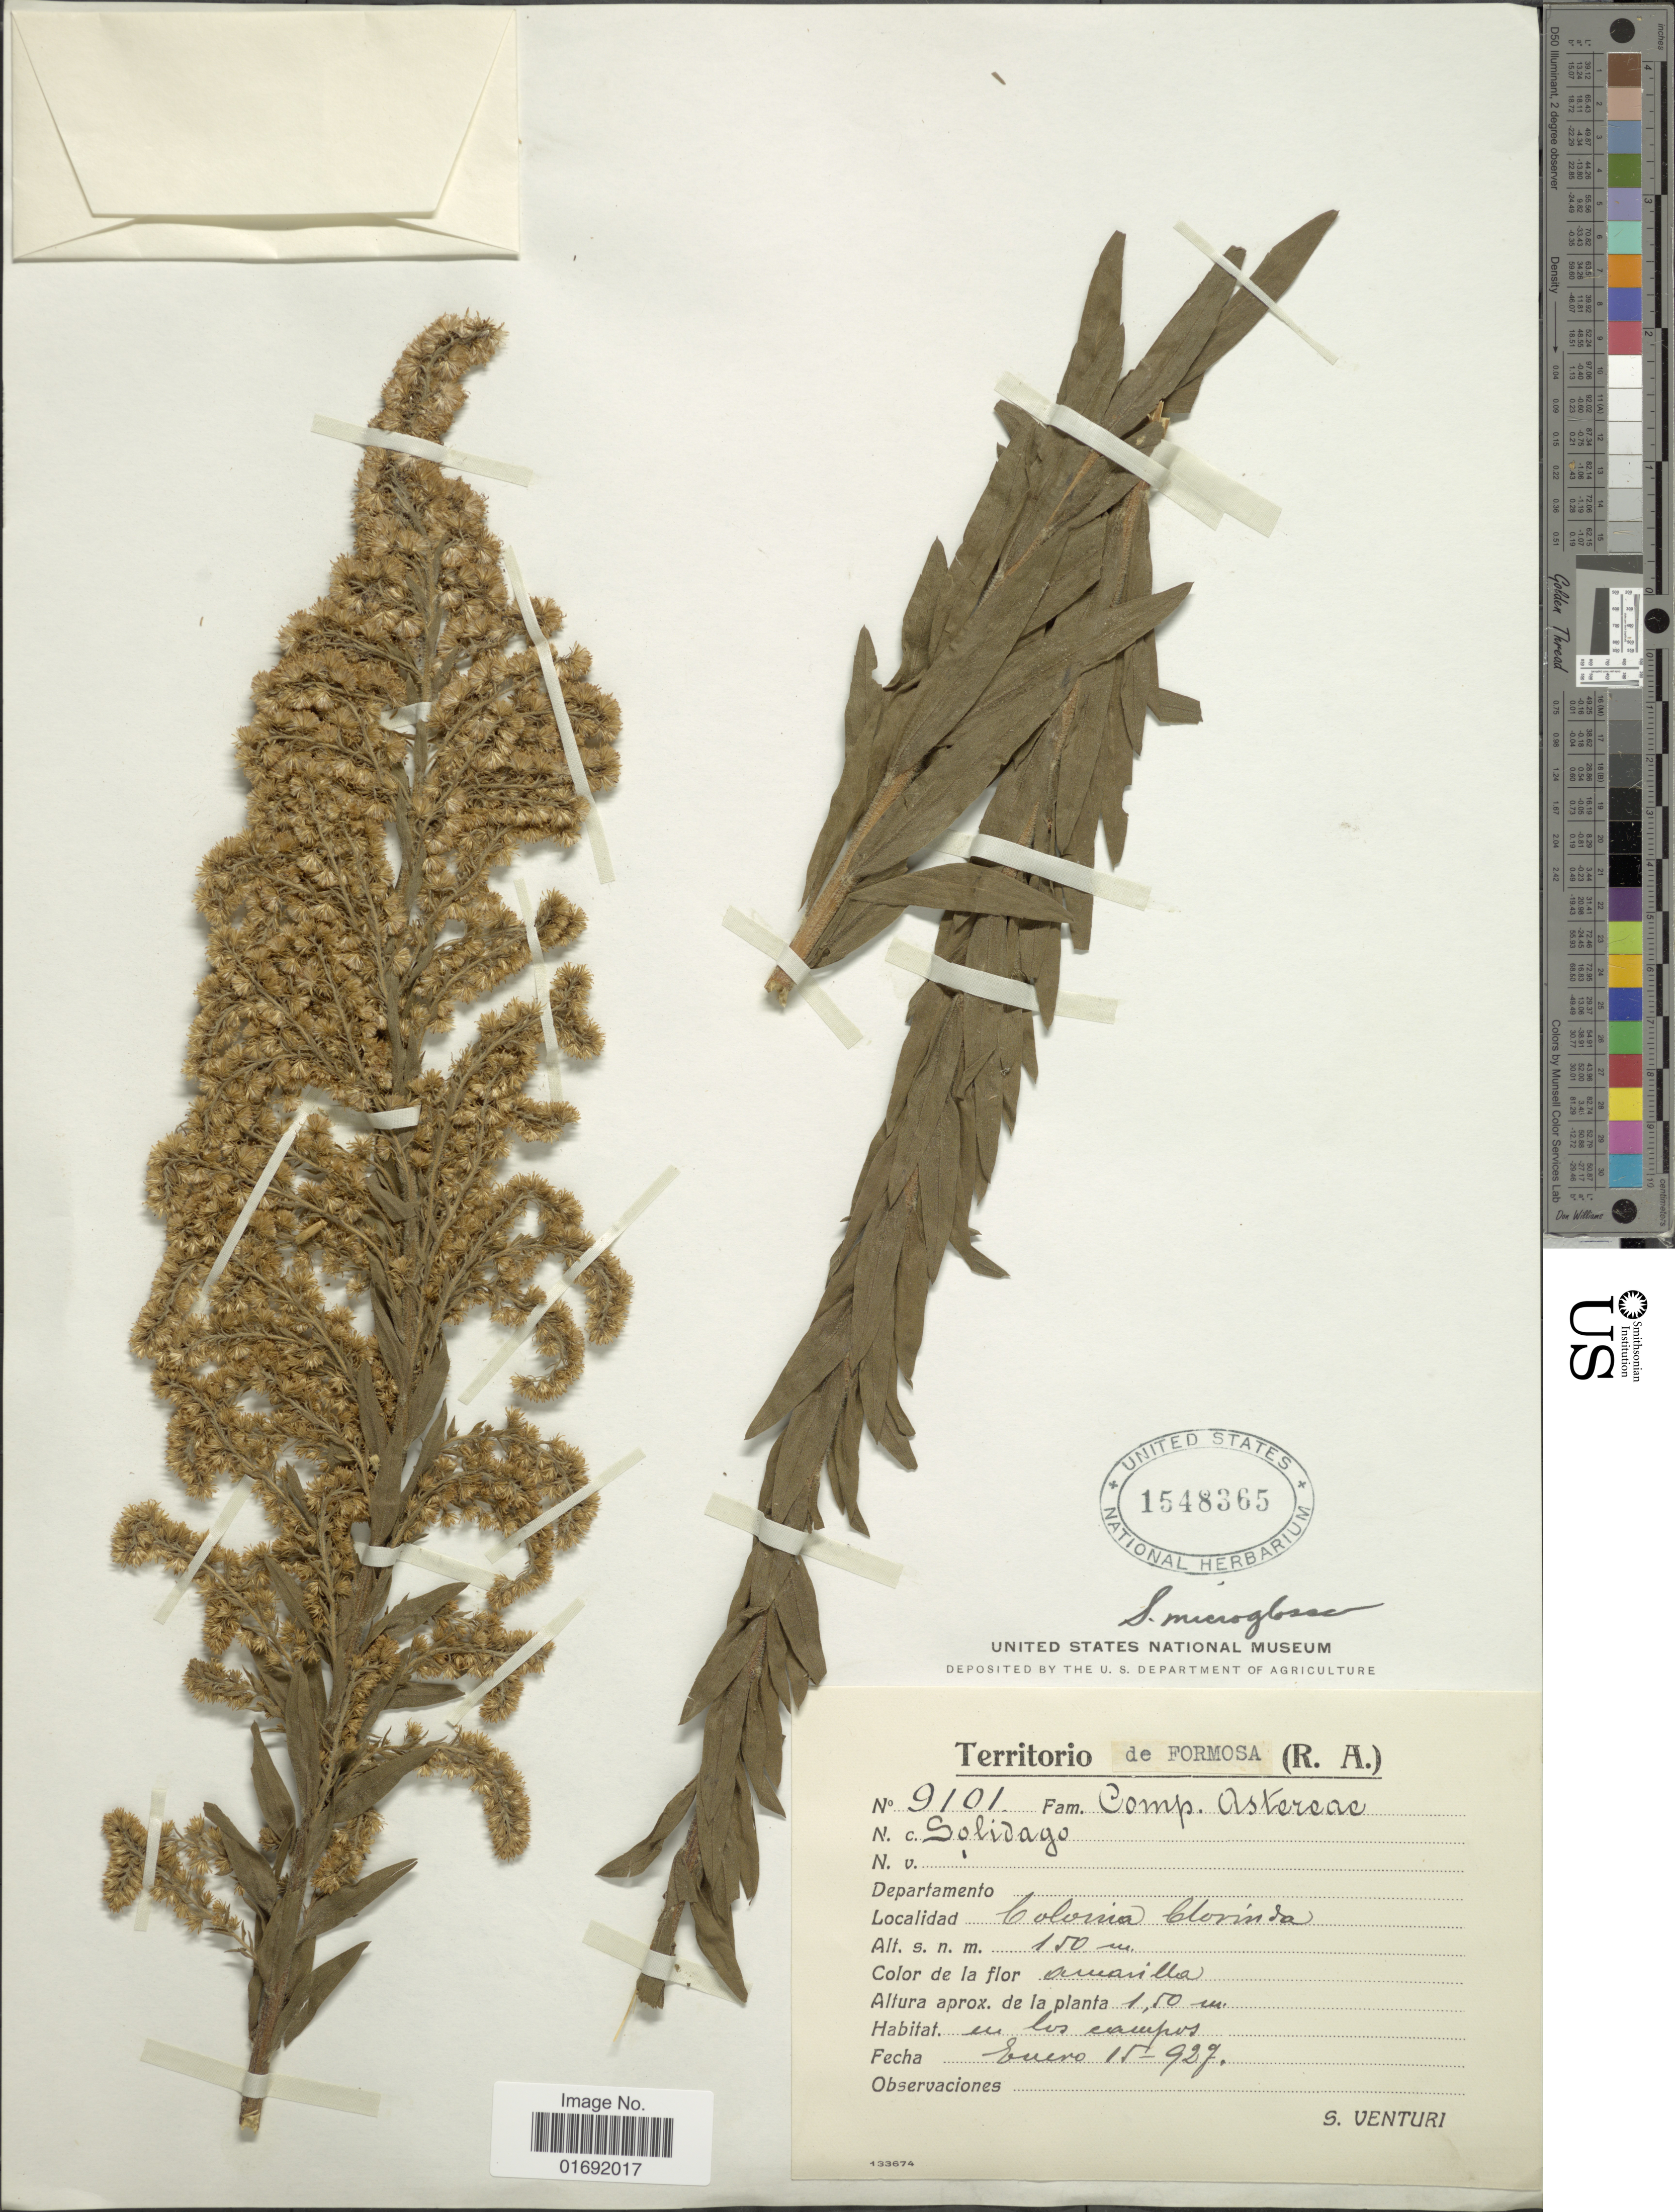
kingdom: Plantae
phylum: Tracheophyta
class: Magnoliopsida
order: Asterales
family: Asteraceae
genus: Solidago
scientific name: Solidago chilensis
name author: Meyen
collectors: S. Venturi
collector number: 9101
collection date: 1927-01-15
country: Argentina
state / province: Formosa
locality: Colonia Clorinda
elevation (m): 150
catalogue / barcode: US 1548365